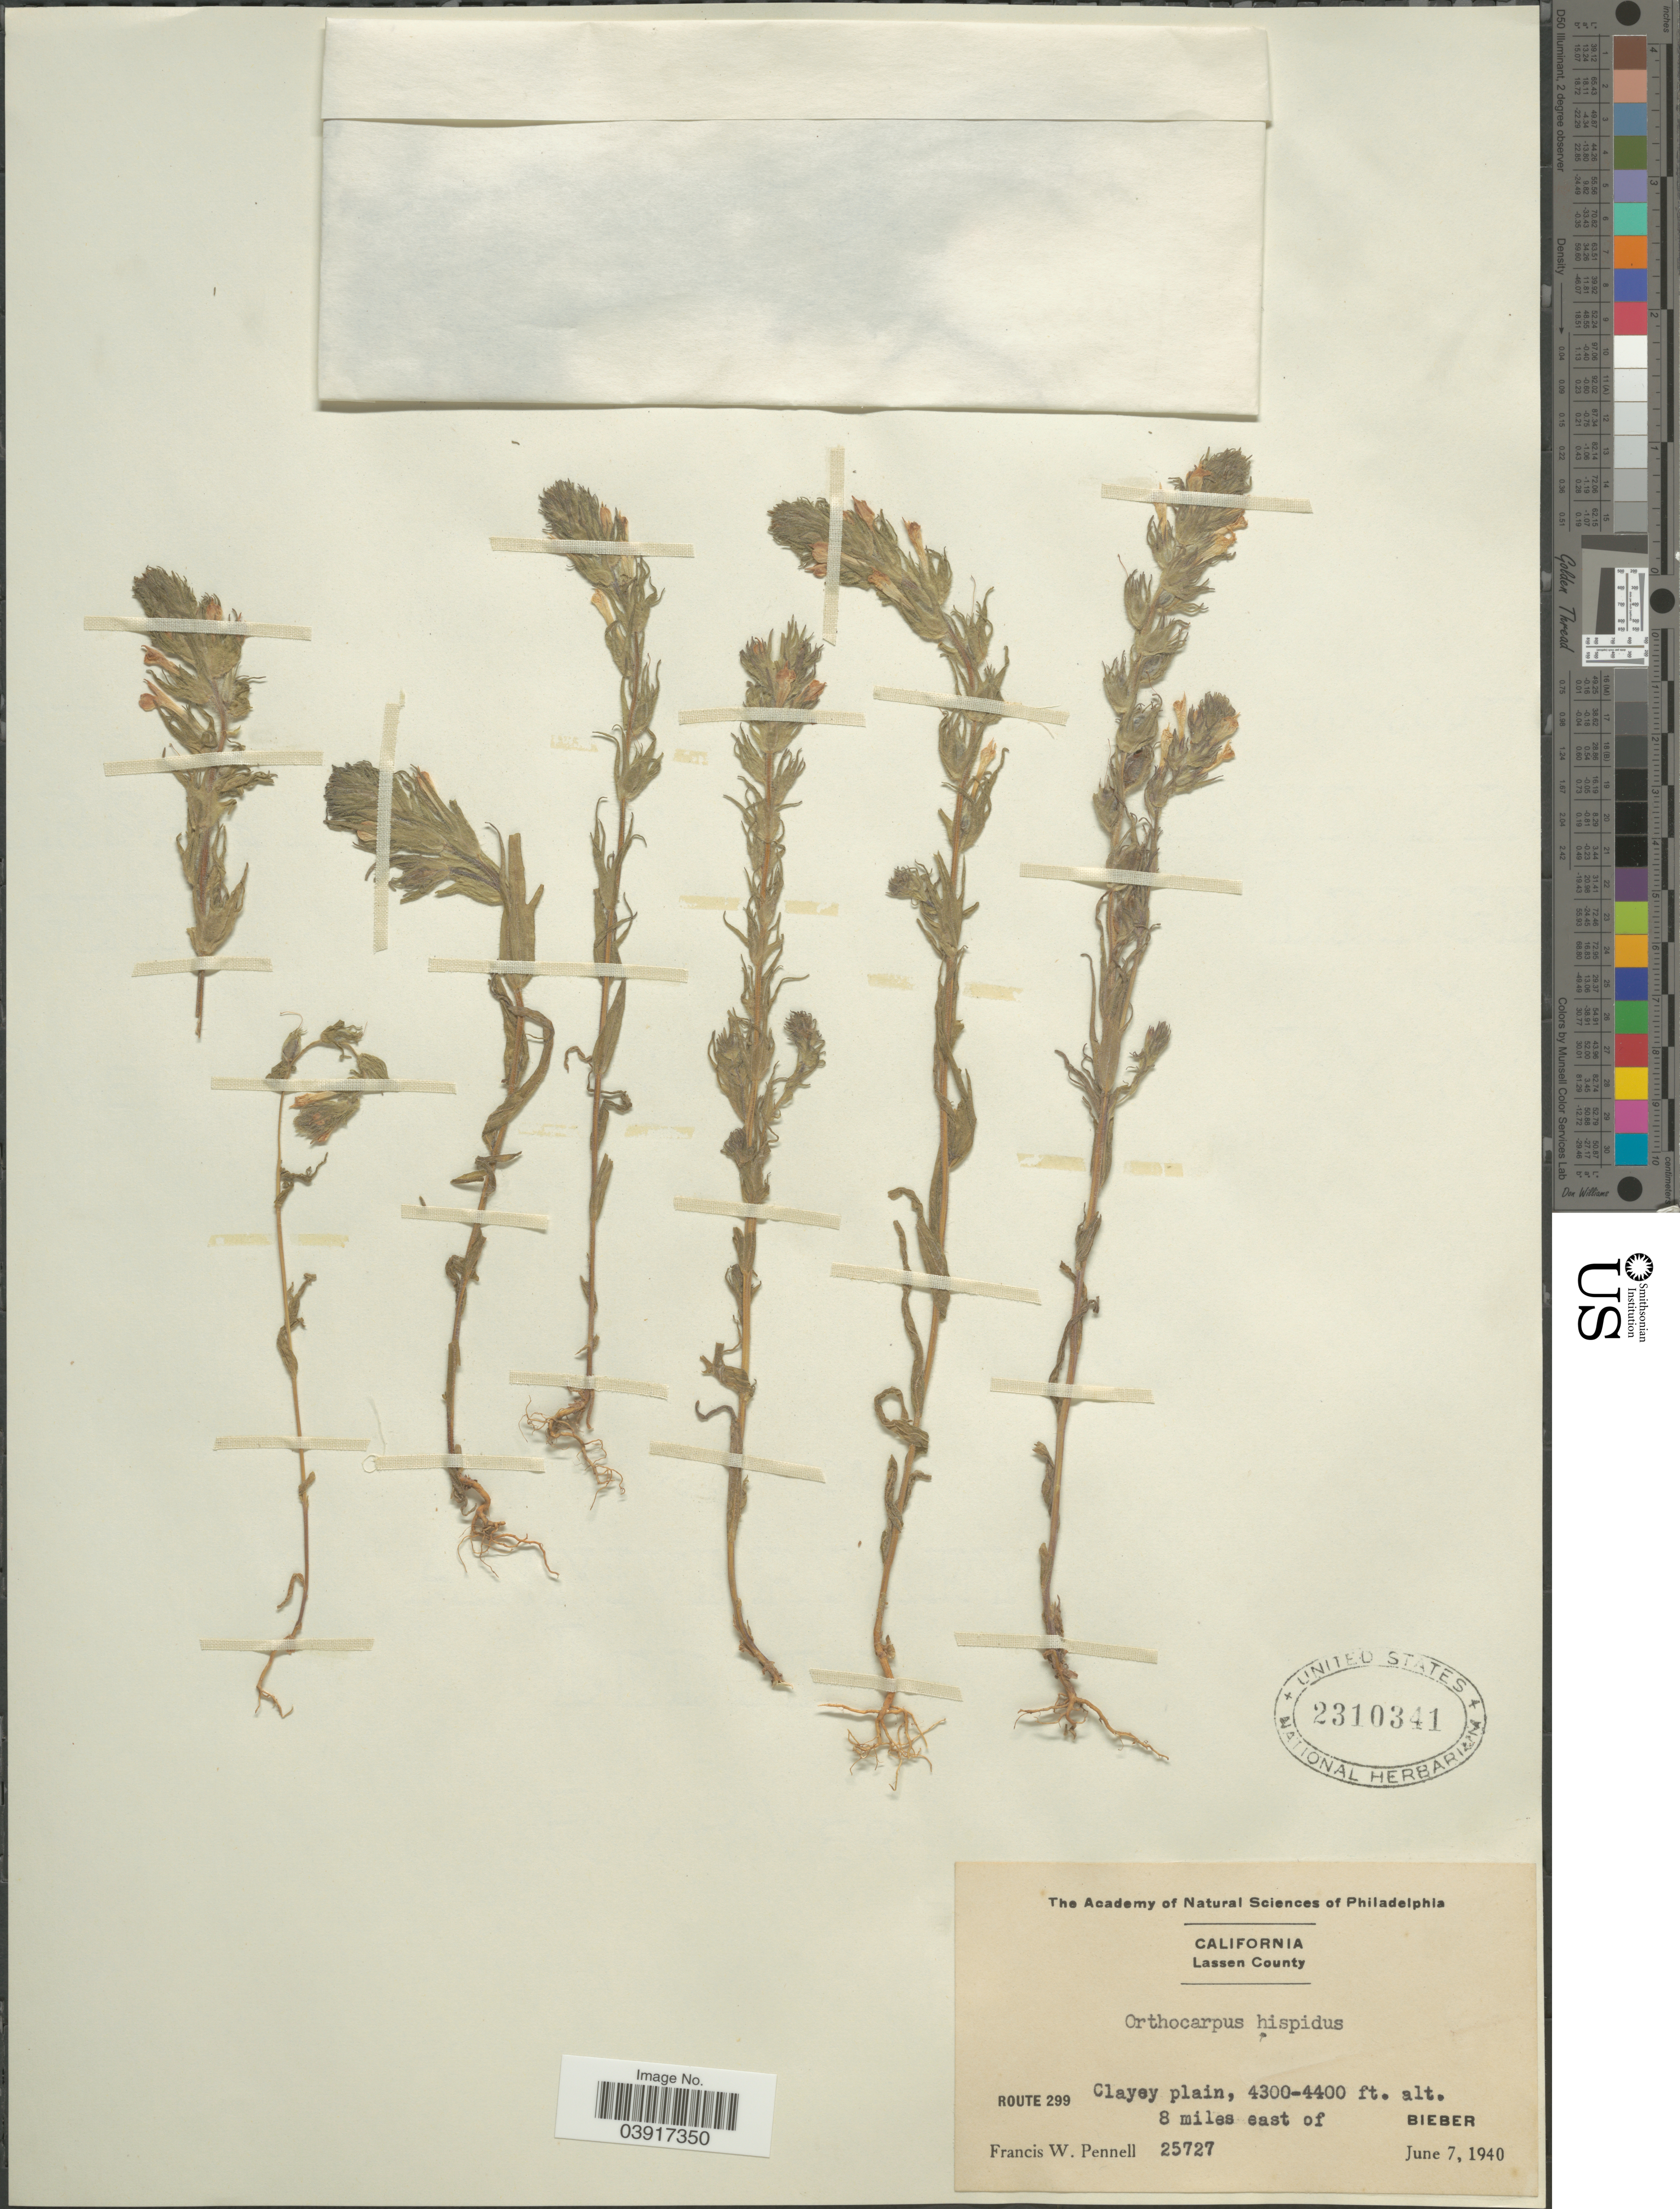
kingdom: Plantae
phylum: Tracheophyta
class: Magnoliopsida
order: Lamiales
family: Orobanchaceae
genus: Orthocarpus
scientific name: Orthocarpus hispidus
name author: Benth.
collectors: F. W. Pennell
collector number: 25727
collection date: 1940-06-07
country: United States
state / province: California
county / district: Lassen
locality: Lassen County. Route 299. Clayey plain, 8 miles east of Bieber.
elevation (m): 1311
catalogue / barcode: US 2310341